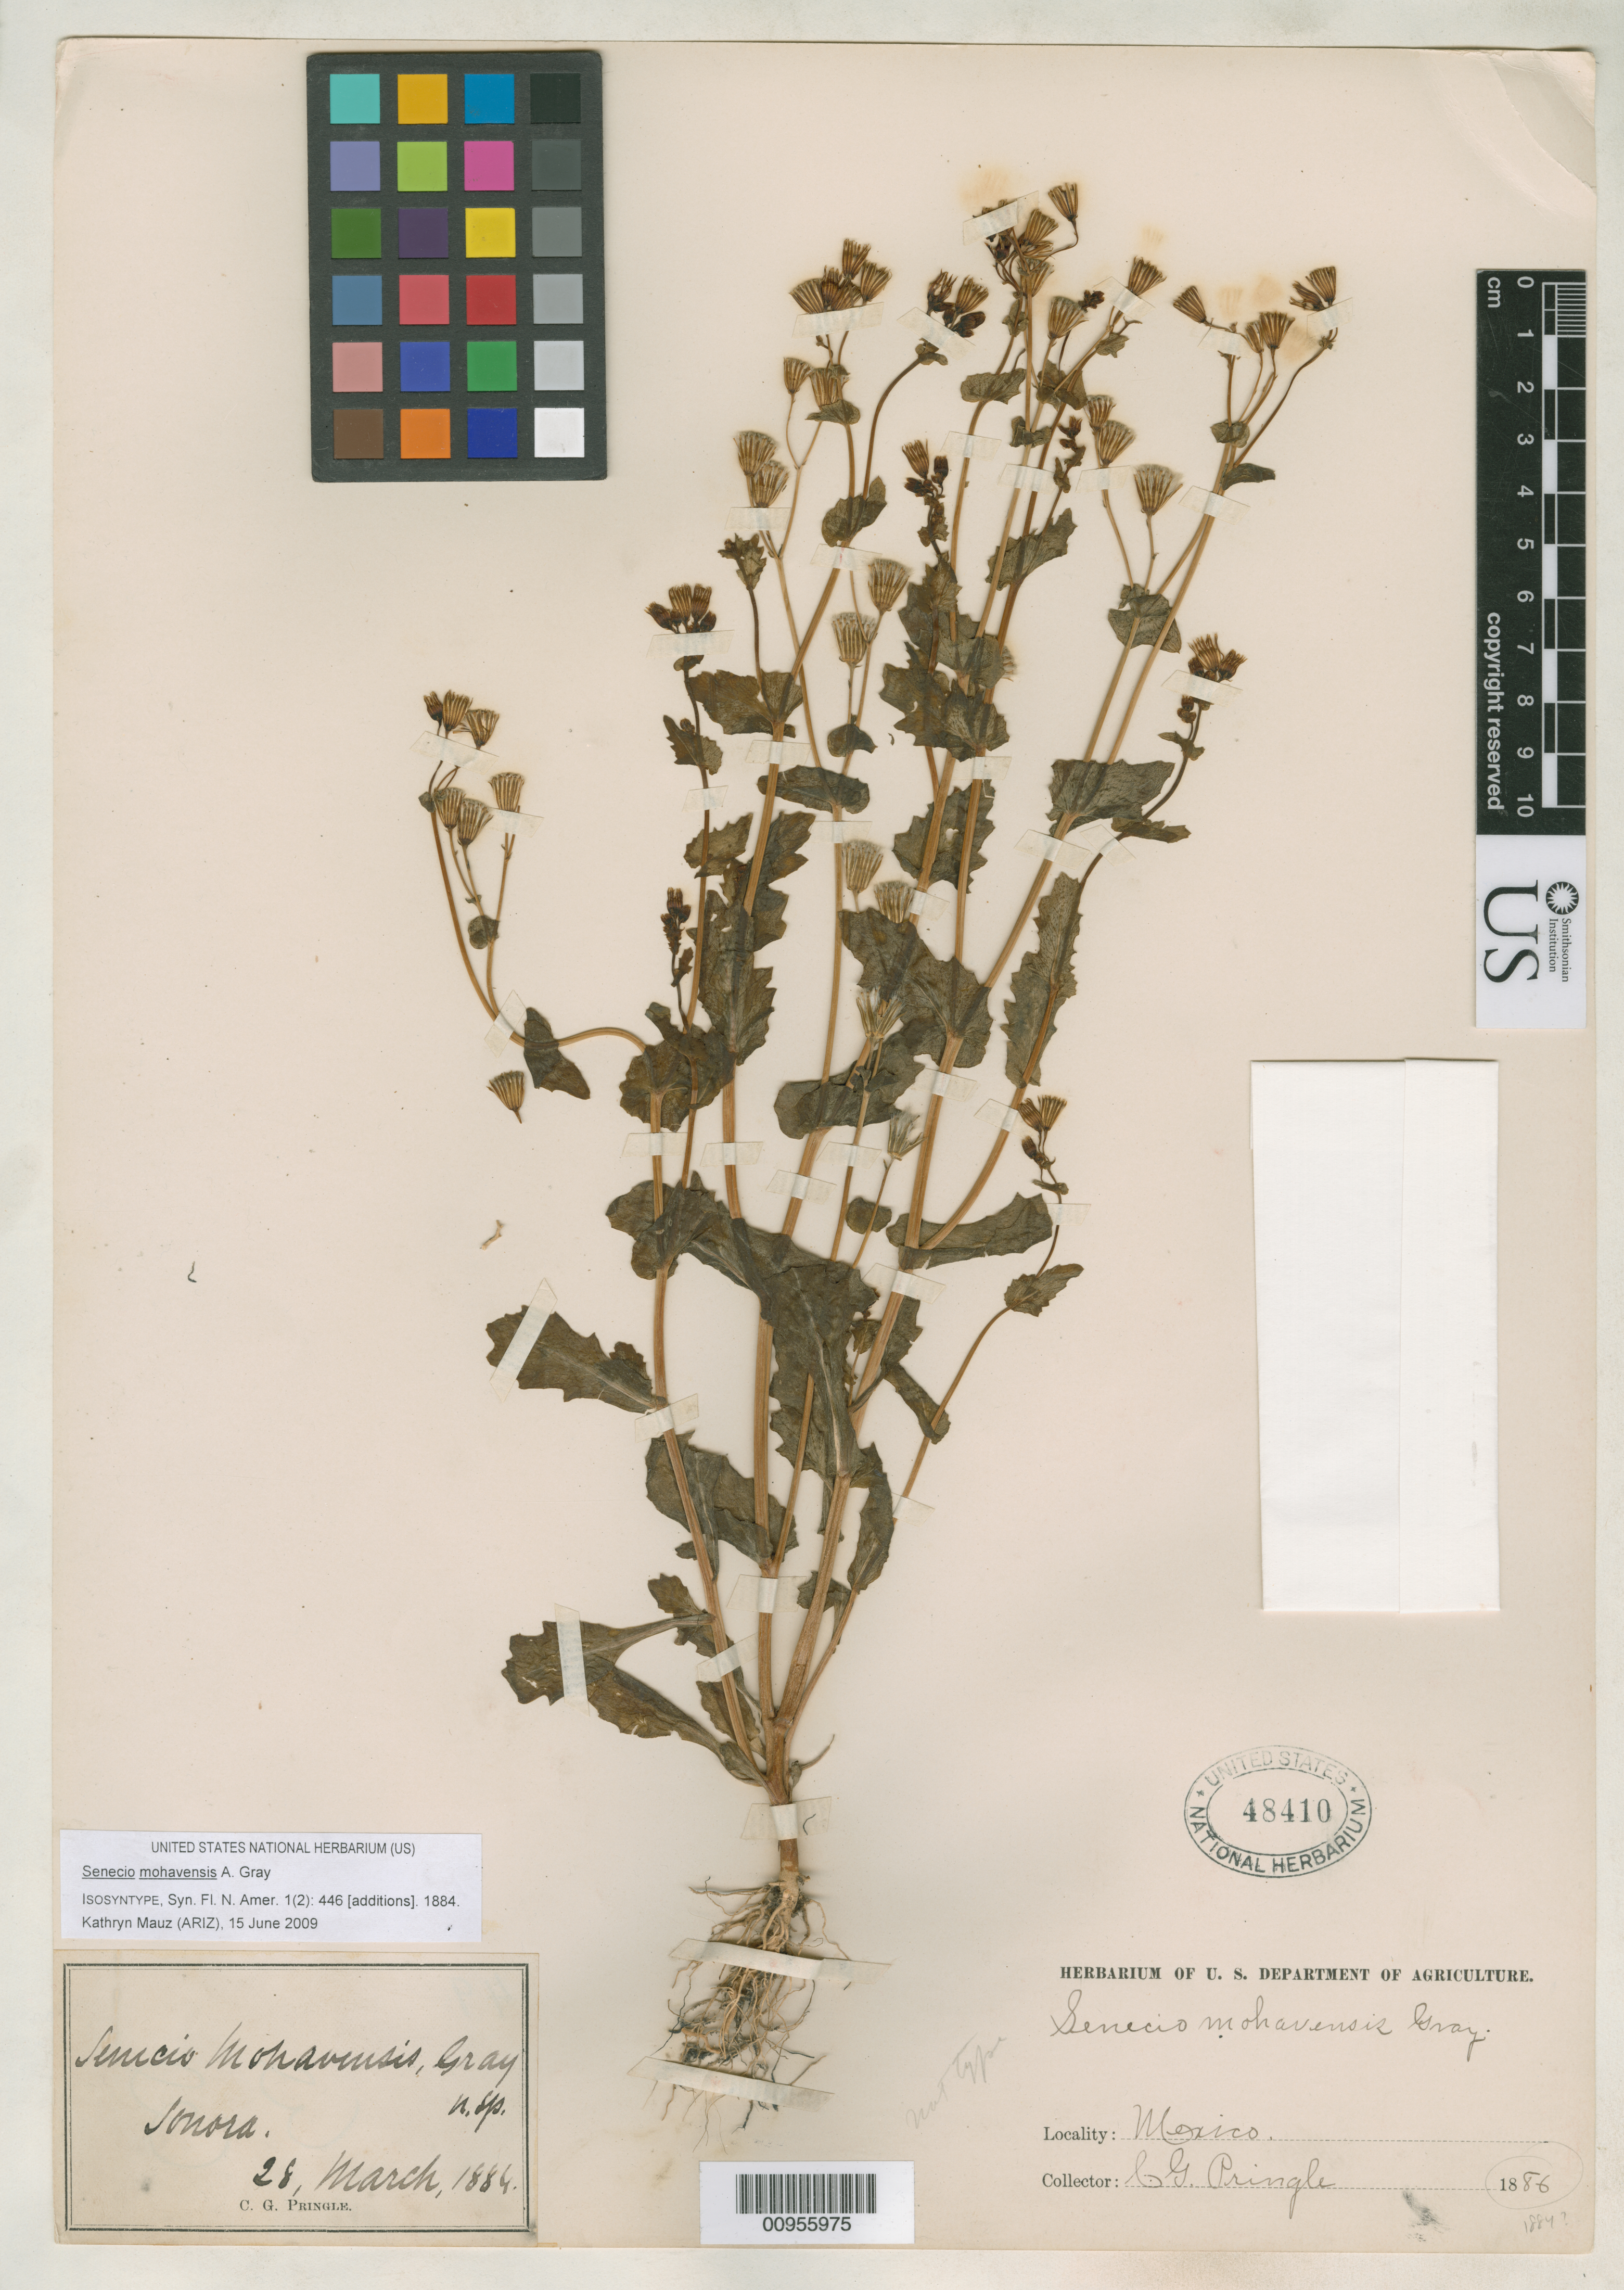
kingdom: Plantae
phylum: Tracheophyta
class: Magnoliopsida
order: Asterales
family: Asteraceae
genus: Senecio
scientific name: Senecio mohavensis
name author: A. Gray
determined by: Mauz, Kathryn, (ARIZ)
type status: Isosyntype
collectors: C. G. Pringle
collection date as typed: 28 Mar 1884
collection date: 1884-03-28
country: Mexico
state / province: Sonora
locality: Sonora.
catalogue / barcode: US 48410